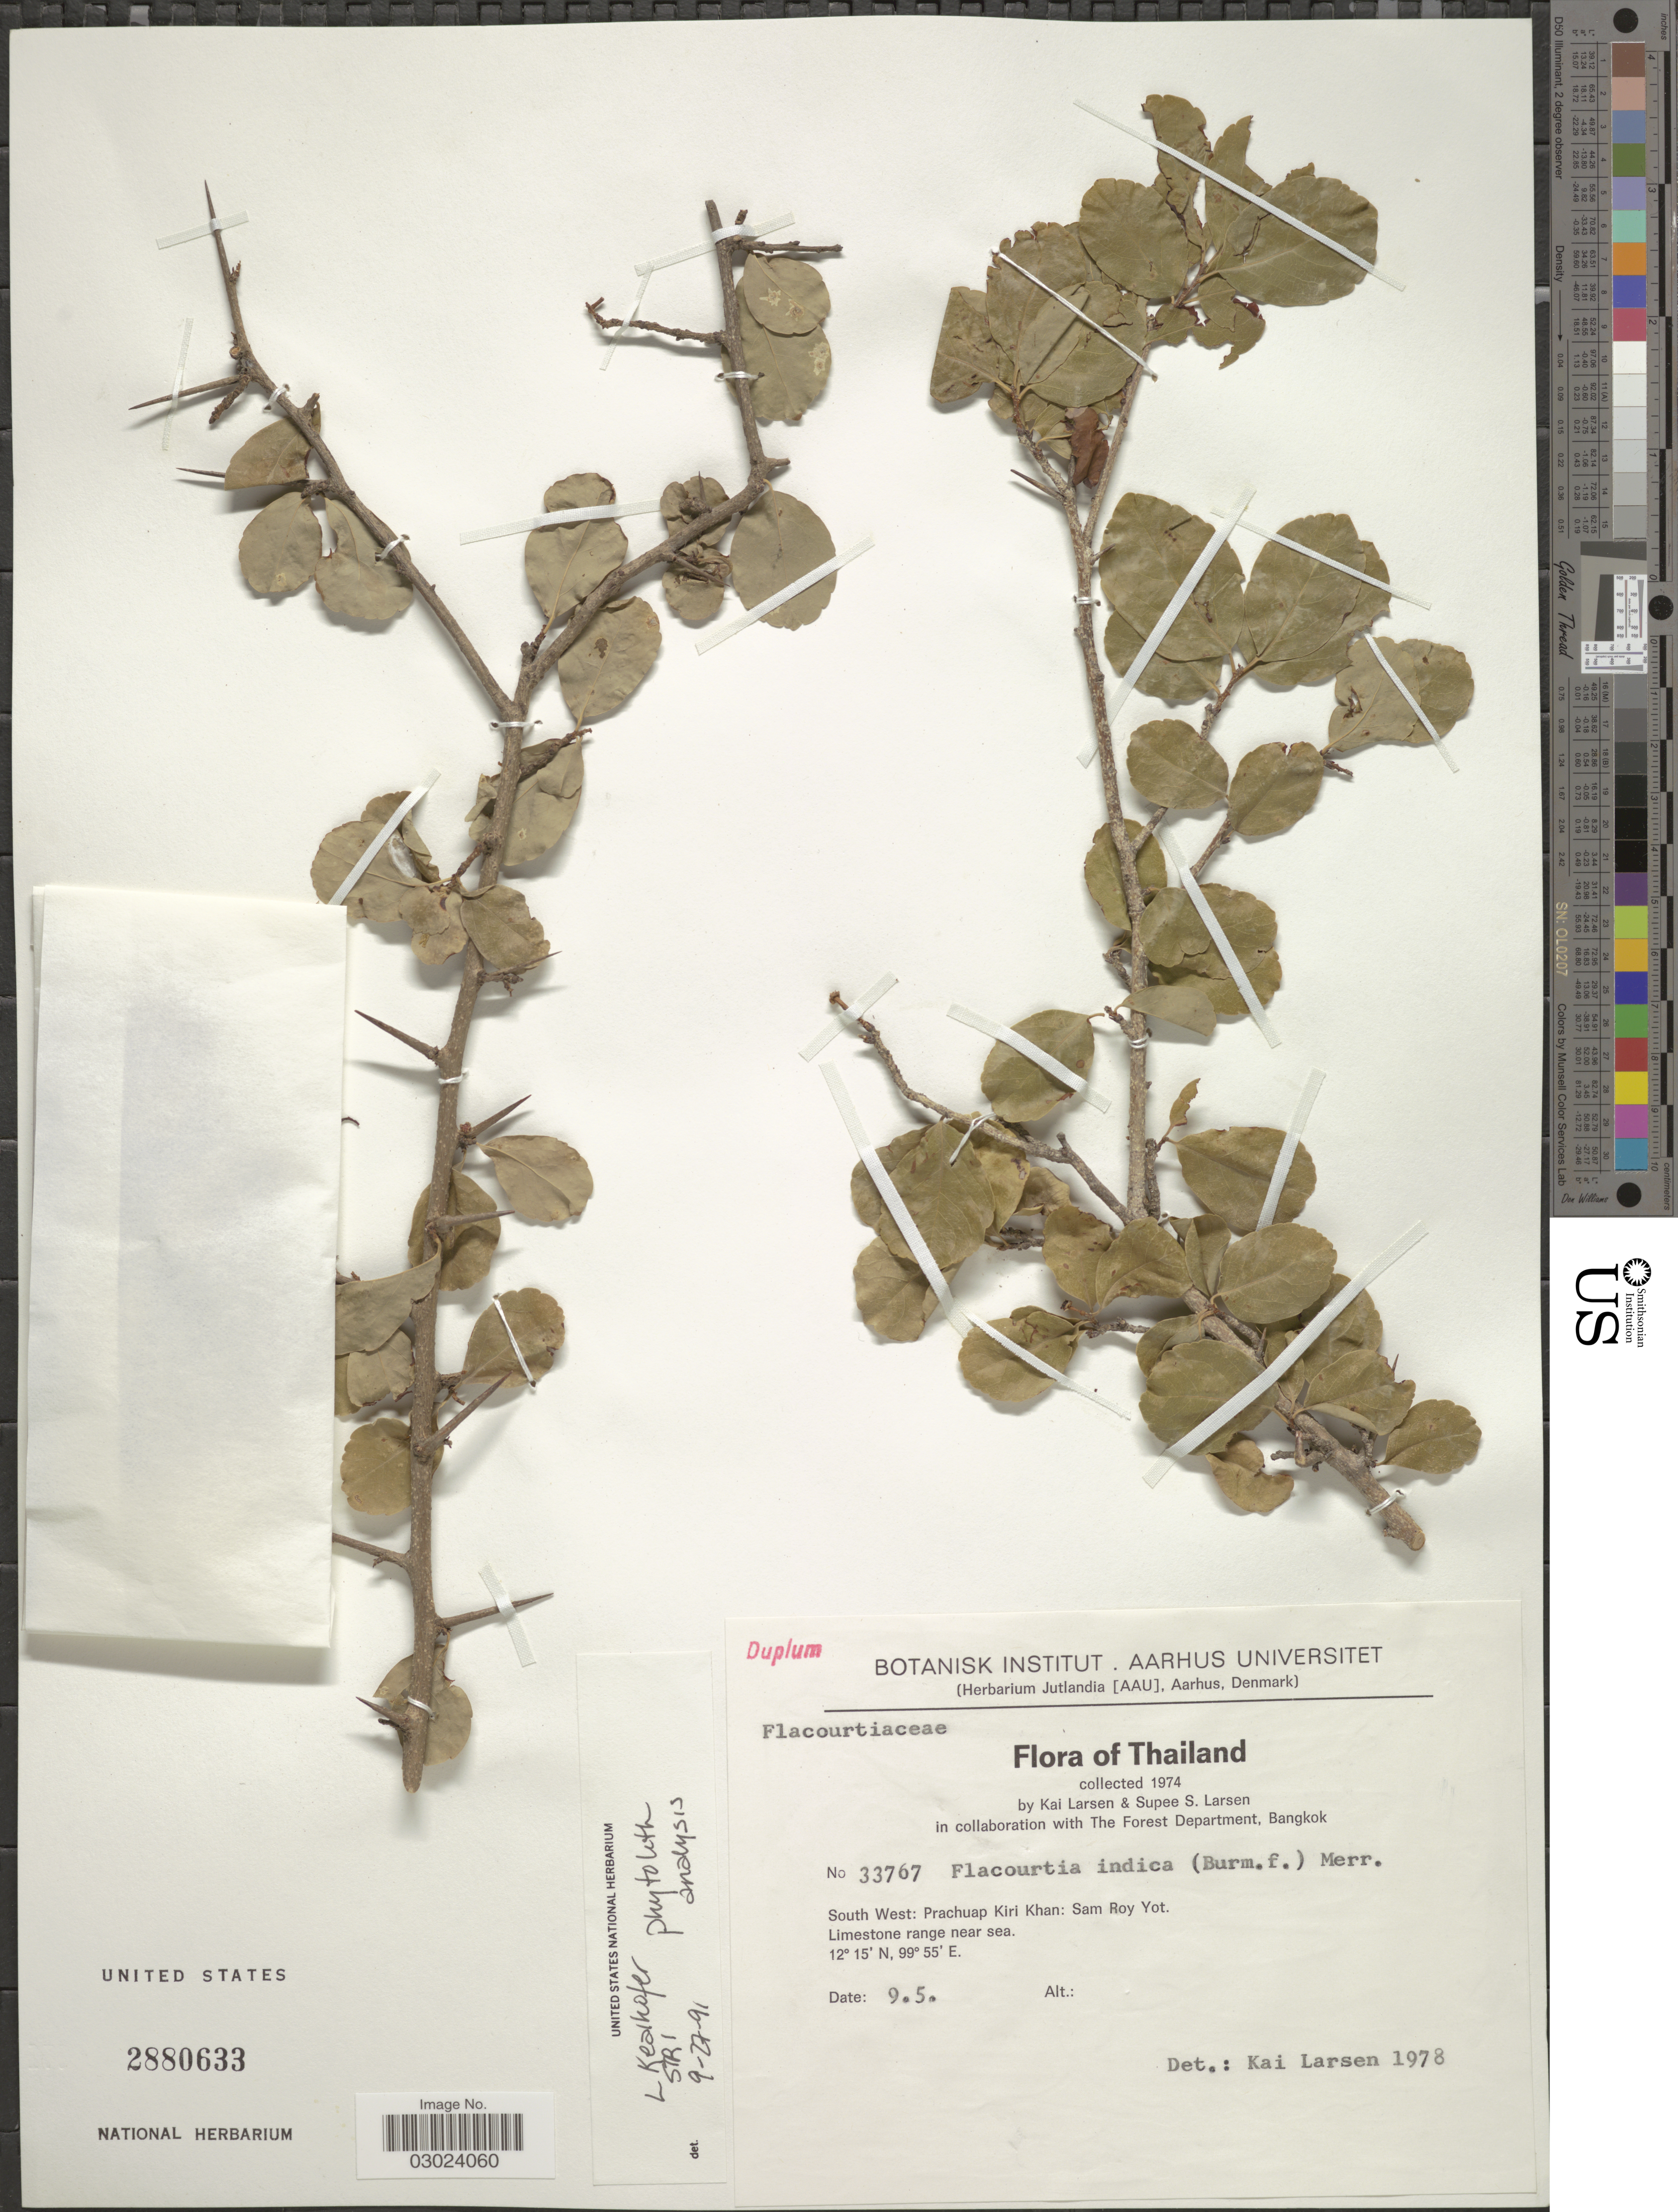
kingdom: Plantae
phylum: Tracheophyta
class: Magnoliopsida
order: Malpighiales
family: Salicaceae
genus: Flacourtia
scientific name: Flacourtia indica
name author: (Burm. f.) Merr.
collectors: K. Larsen & S. Larsen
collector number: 33767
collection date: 1974-05-09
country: Thailand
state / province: Prachuap Khiri Khan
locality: South West: Sam Roy Yot.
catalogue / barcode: US 2880633